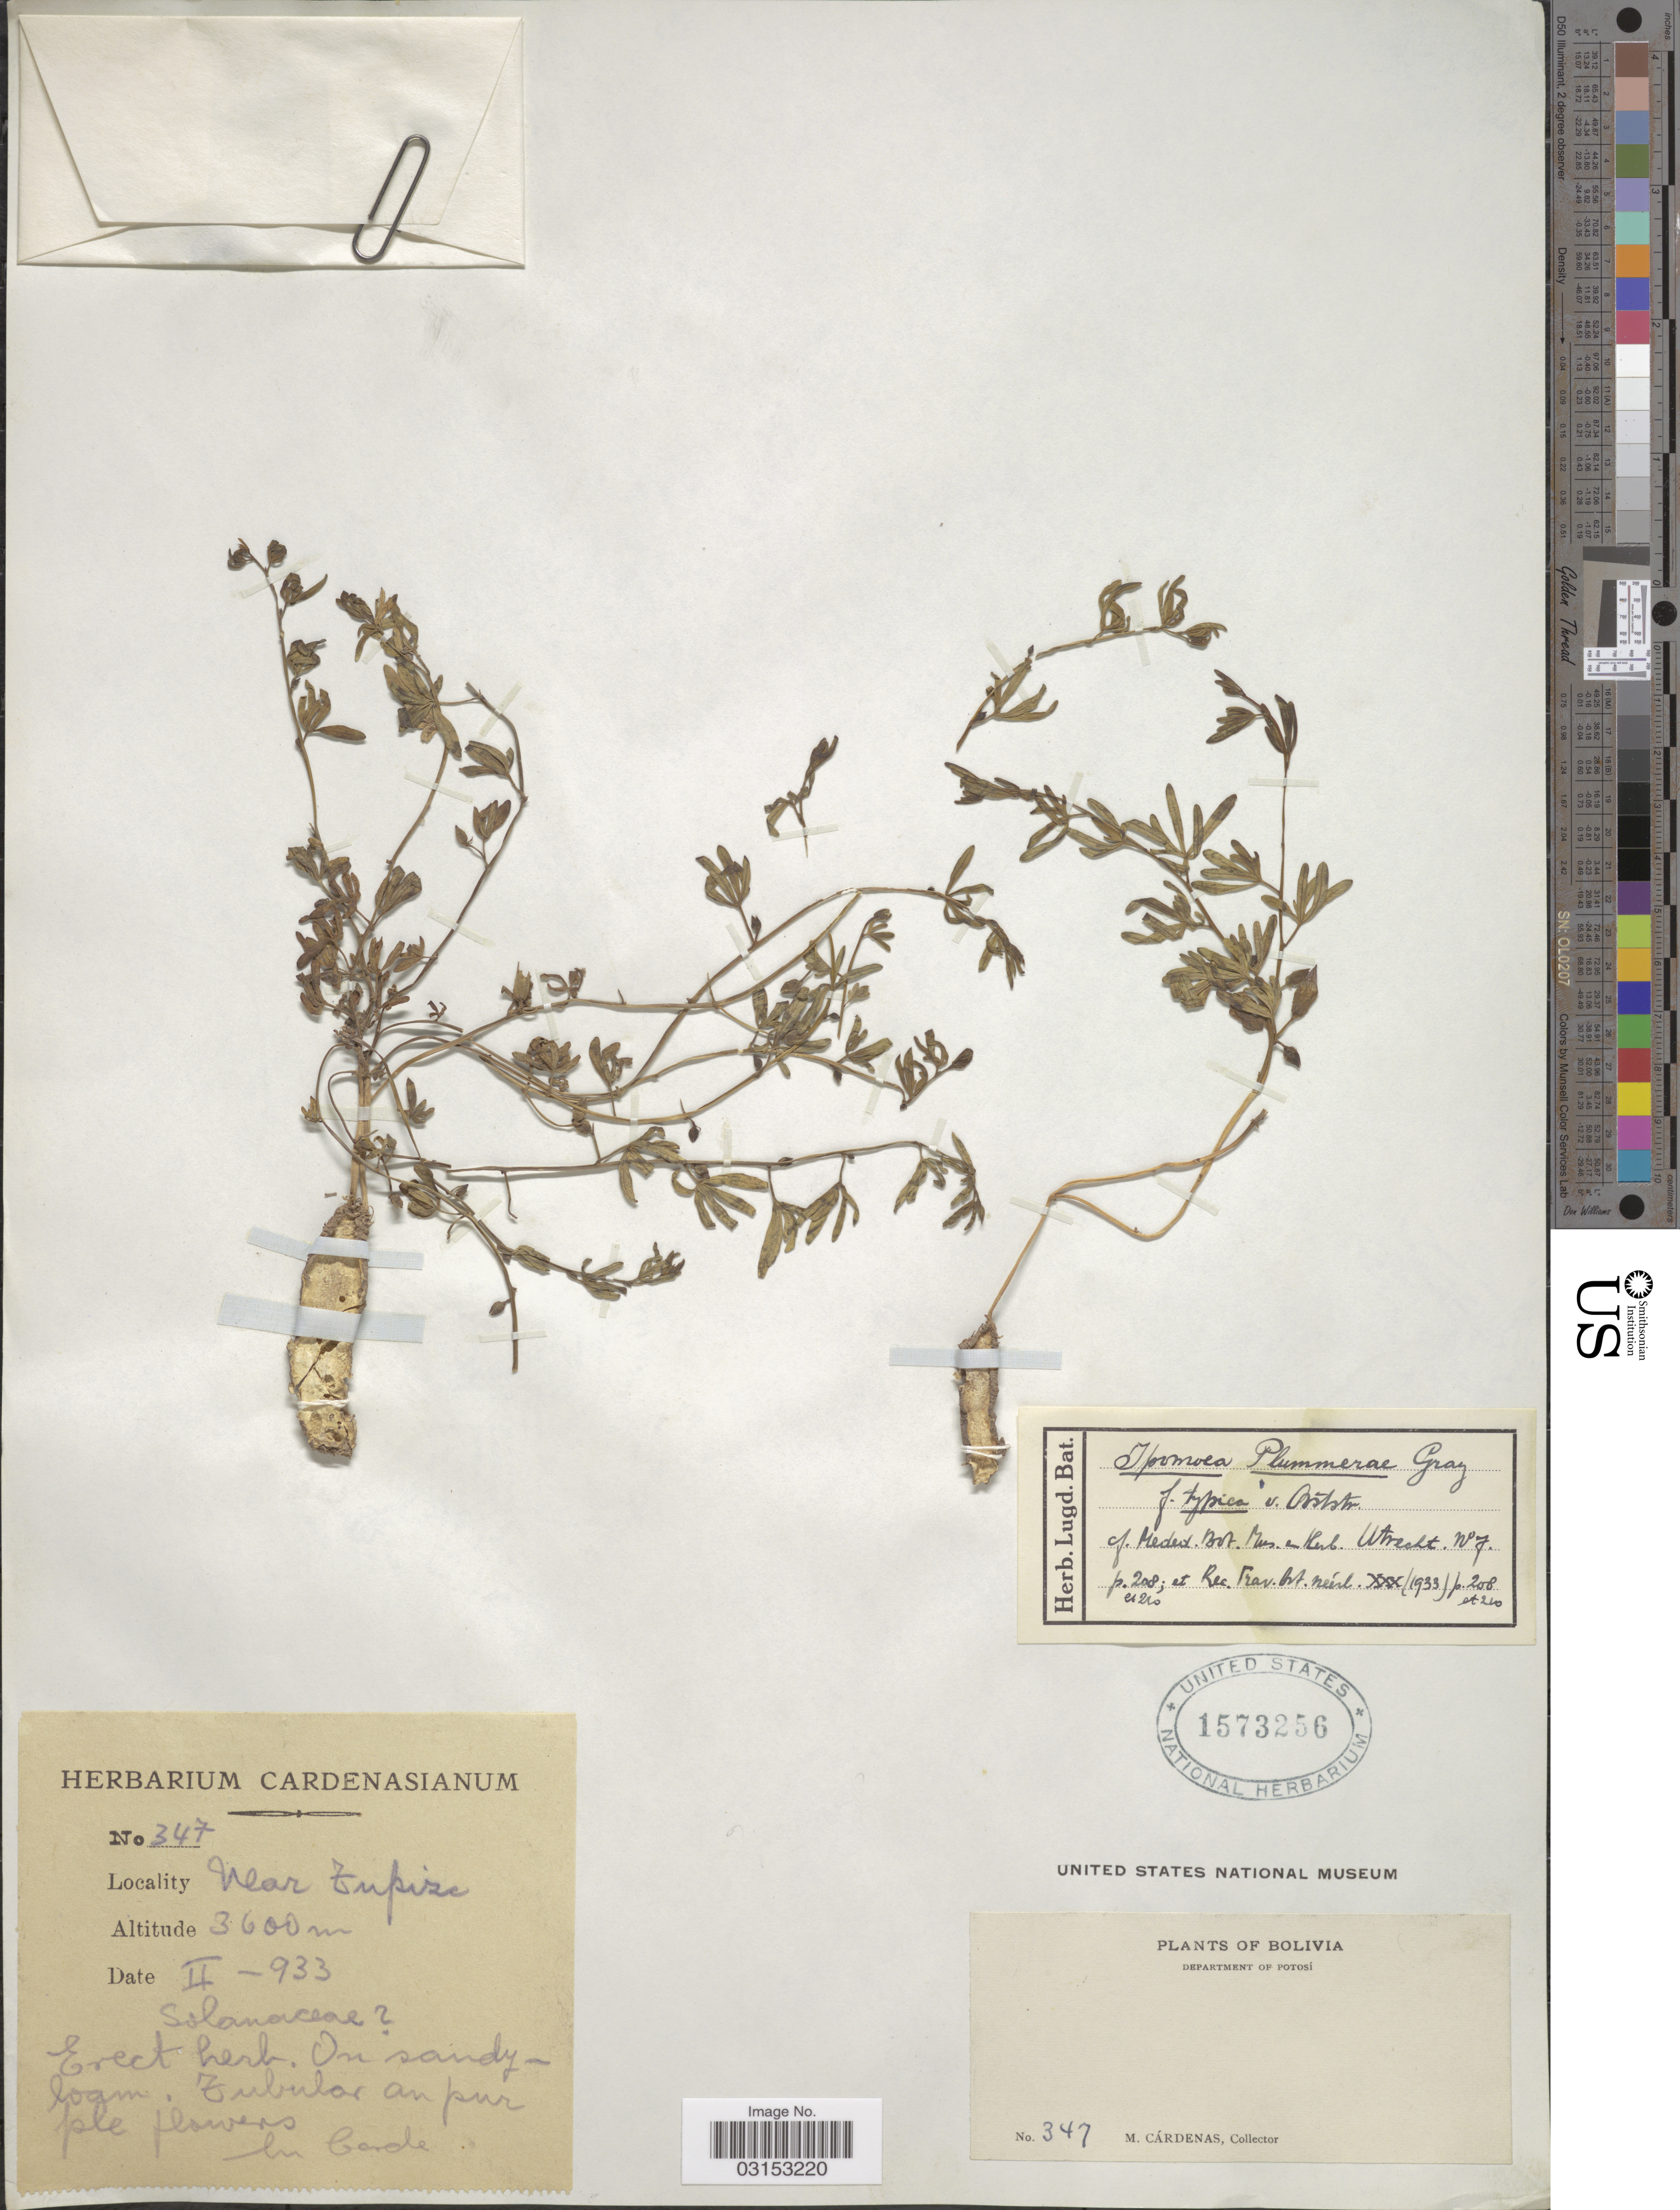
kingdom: Plantae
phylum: Tracheophyta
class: Magnoliopsida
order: Solanales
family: Convolvulaceae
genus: Ipomoea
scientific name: Ipomoea plummerae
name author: A. Gray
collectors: M. Cárdenas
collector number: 347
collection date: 1933-02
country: Bolivia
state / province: Potosi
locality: Department of Potosi, Near Tupiza.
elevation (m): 3600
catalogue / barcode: US 1573256